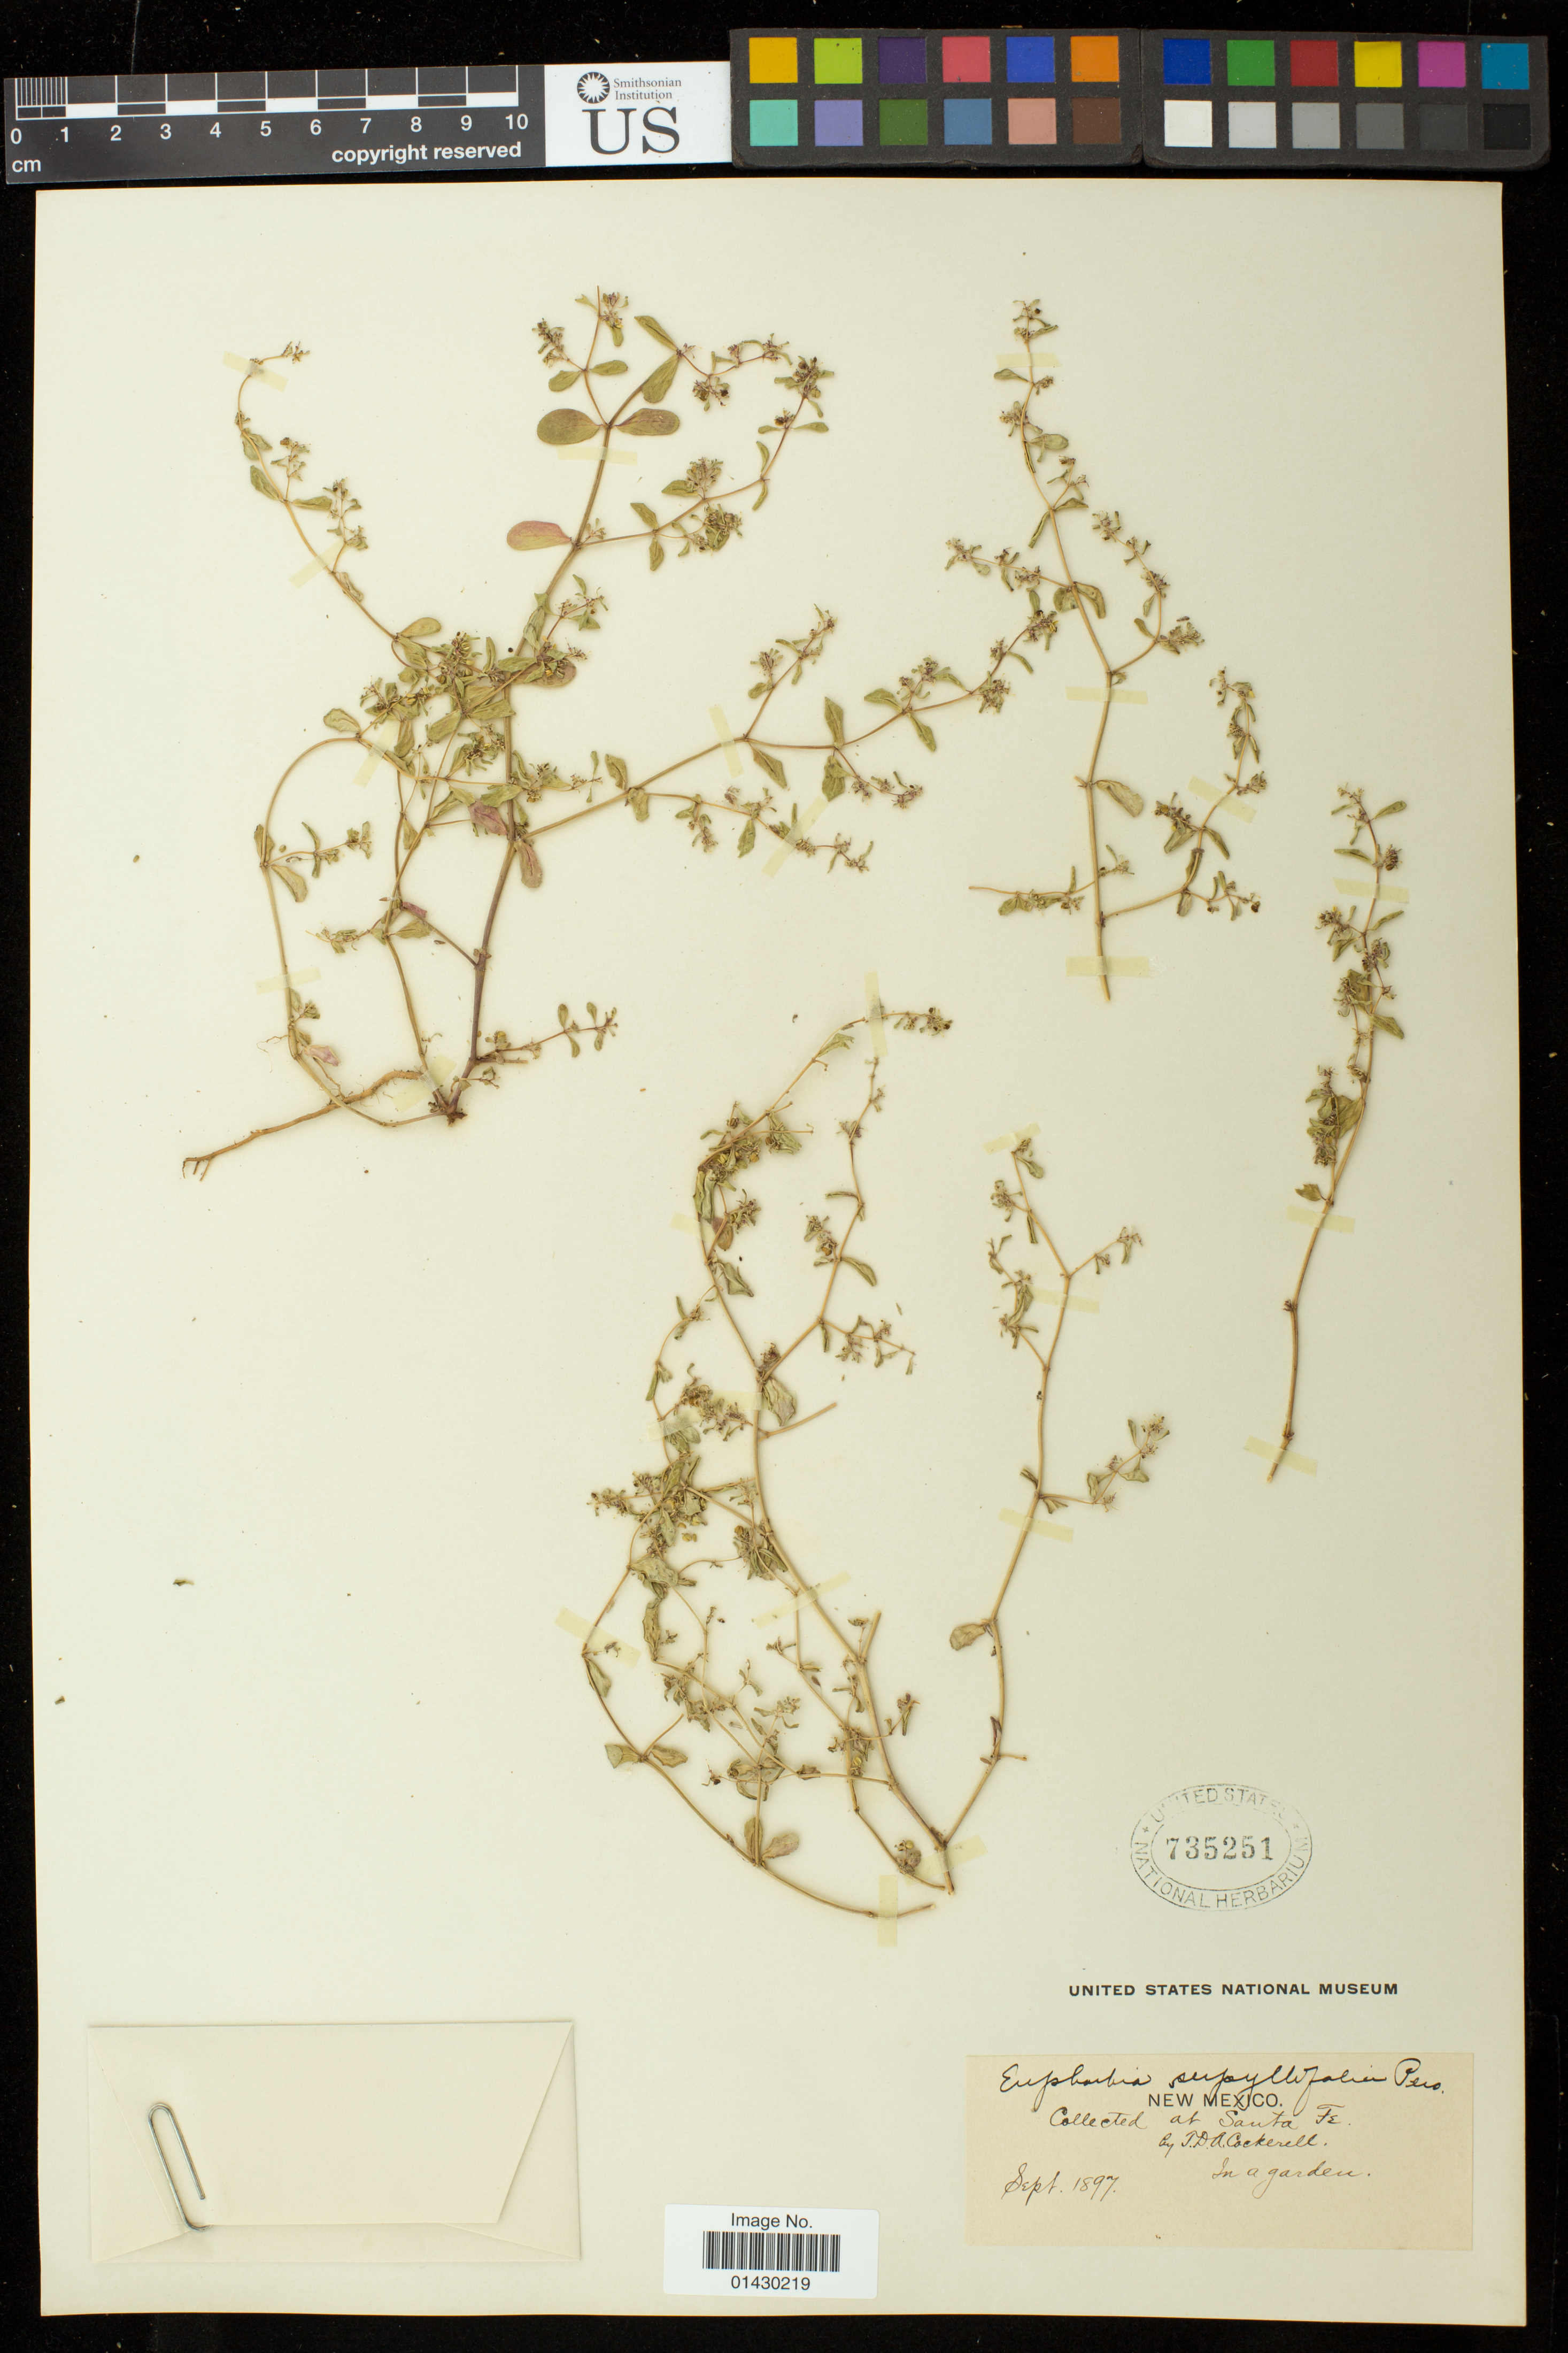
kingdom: Plantae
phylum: Tracheophyta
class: Magnoliopsida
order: Malpighiales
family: Euphorbiaceae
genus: Euphorbia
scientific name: Euphorbia serpillifolia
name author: Pers.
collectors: T. Cockerell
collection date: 1897-09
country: United States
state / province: New Mexico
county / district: Santa Fe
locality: Santa Fe, in a garden.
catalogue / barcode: US 735251